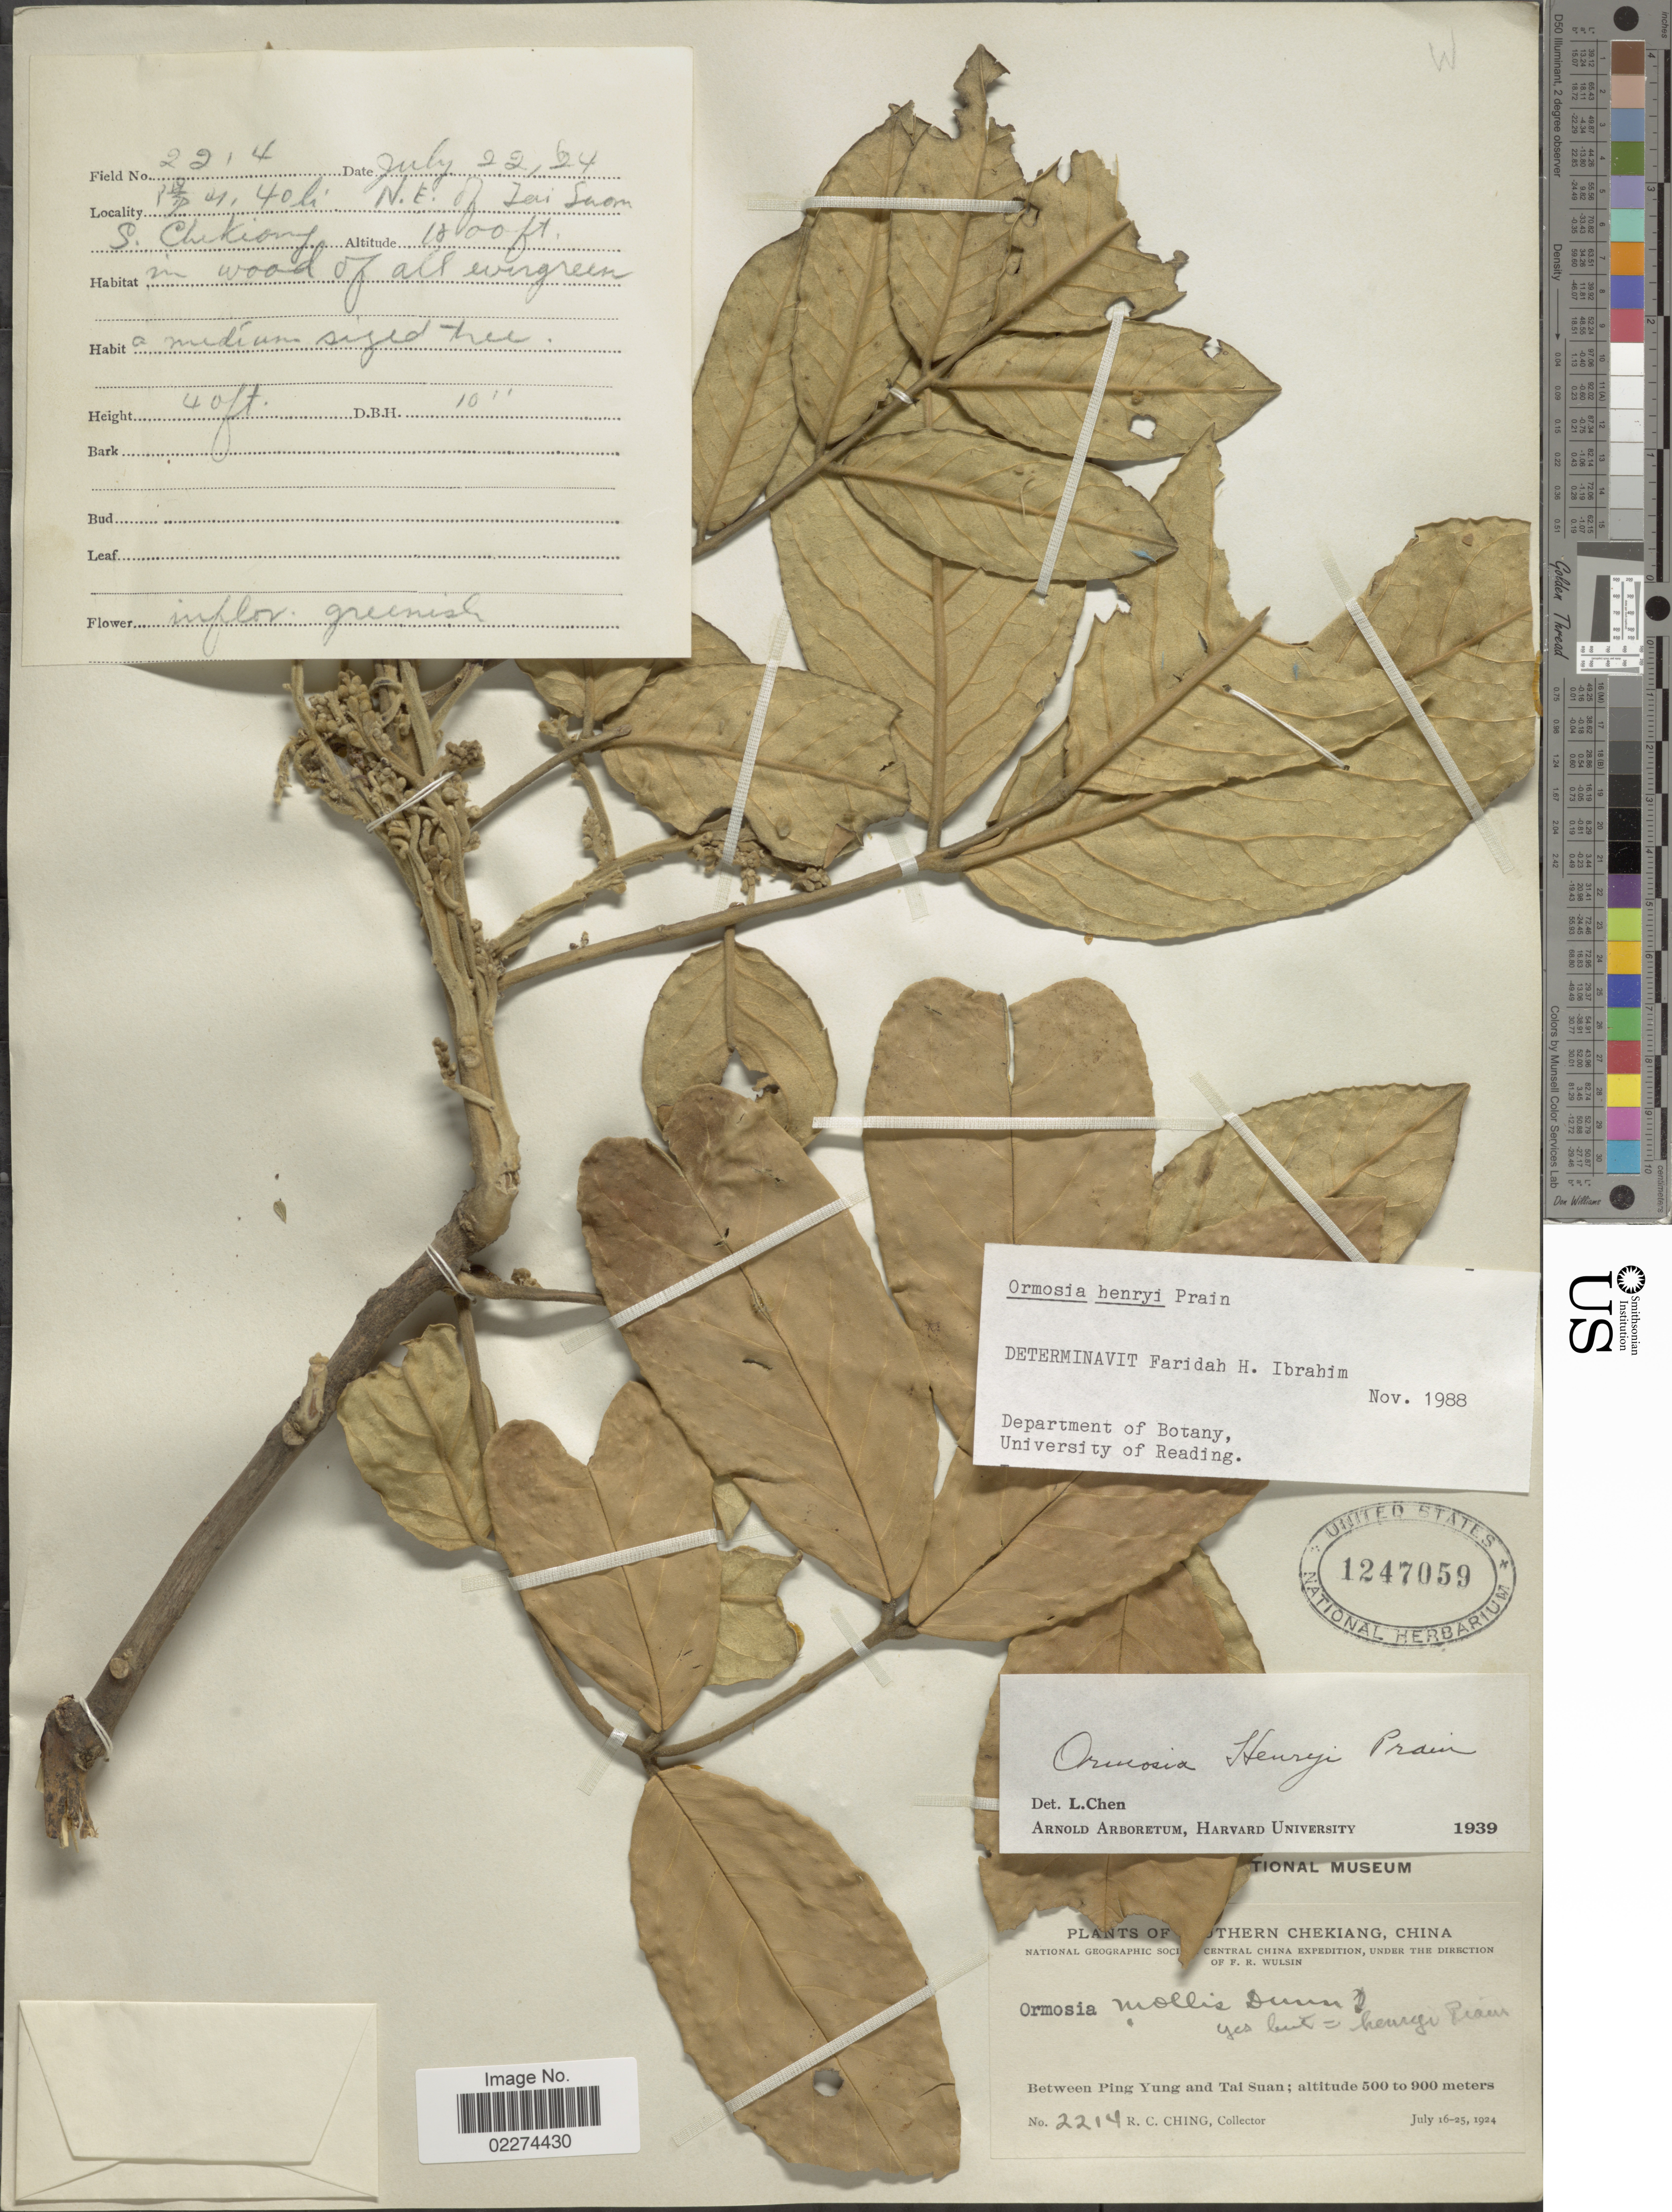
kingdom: Plantae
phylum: Tracheophyta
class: Magnoliopsida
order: Fabales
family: Fabaceae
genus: Ormosia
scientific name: Ormosia henryi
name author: Prain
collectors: R. C. Ching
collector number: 2214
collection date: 1924-07-22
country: China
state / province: Zhejiang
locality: N. E. of Jai Saon, S. Chekiang, Between Ping Yung and Tai Suan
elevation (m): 549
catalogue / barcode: US 1247059